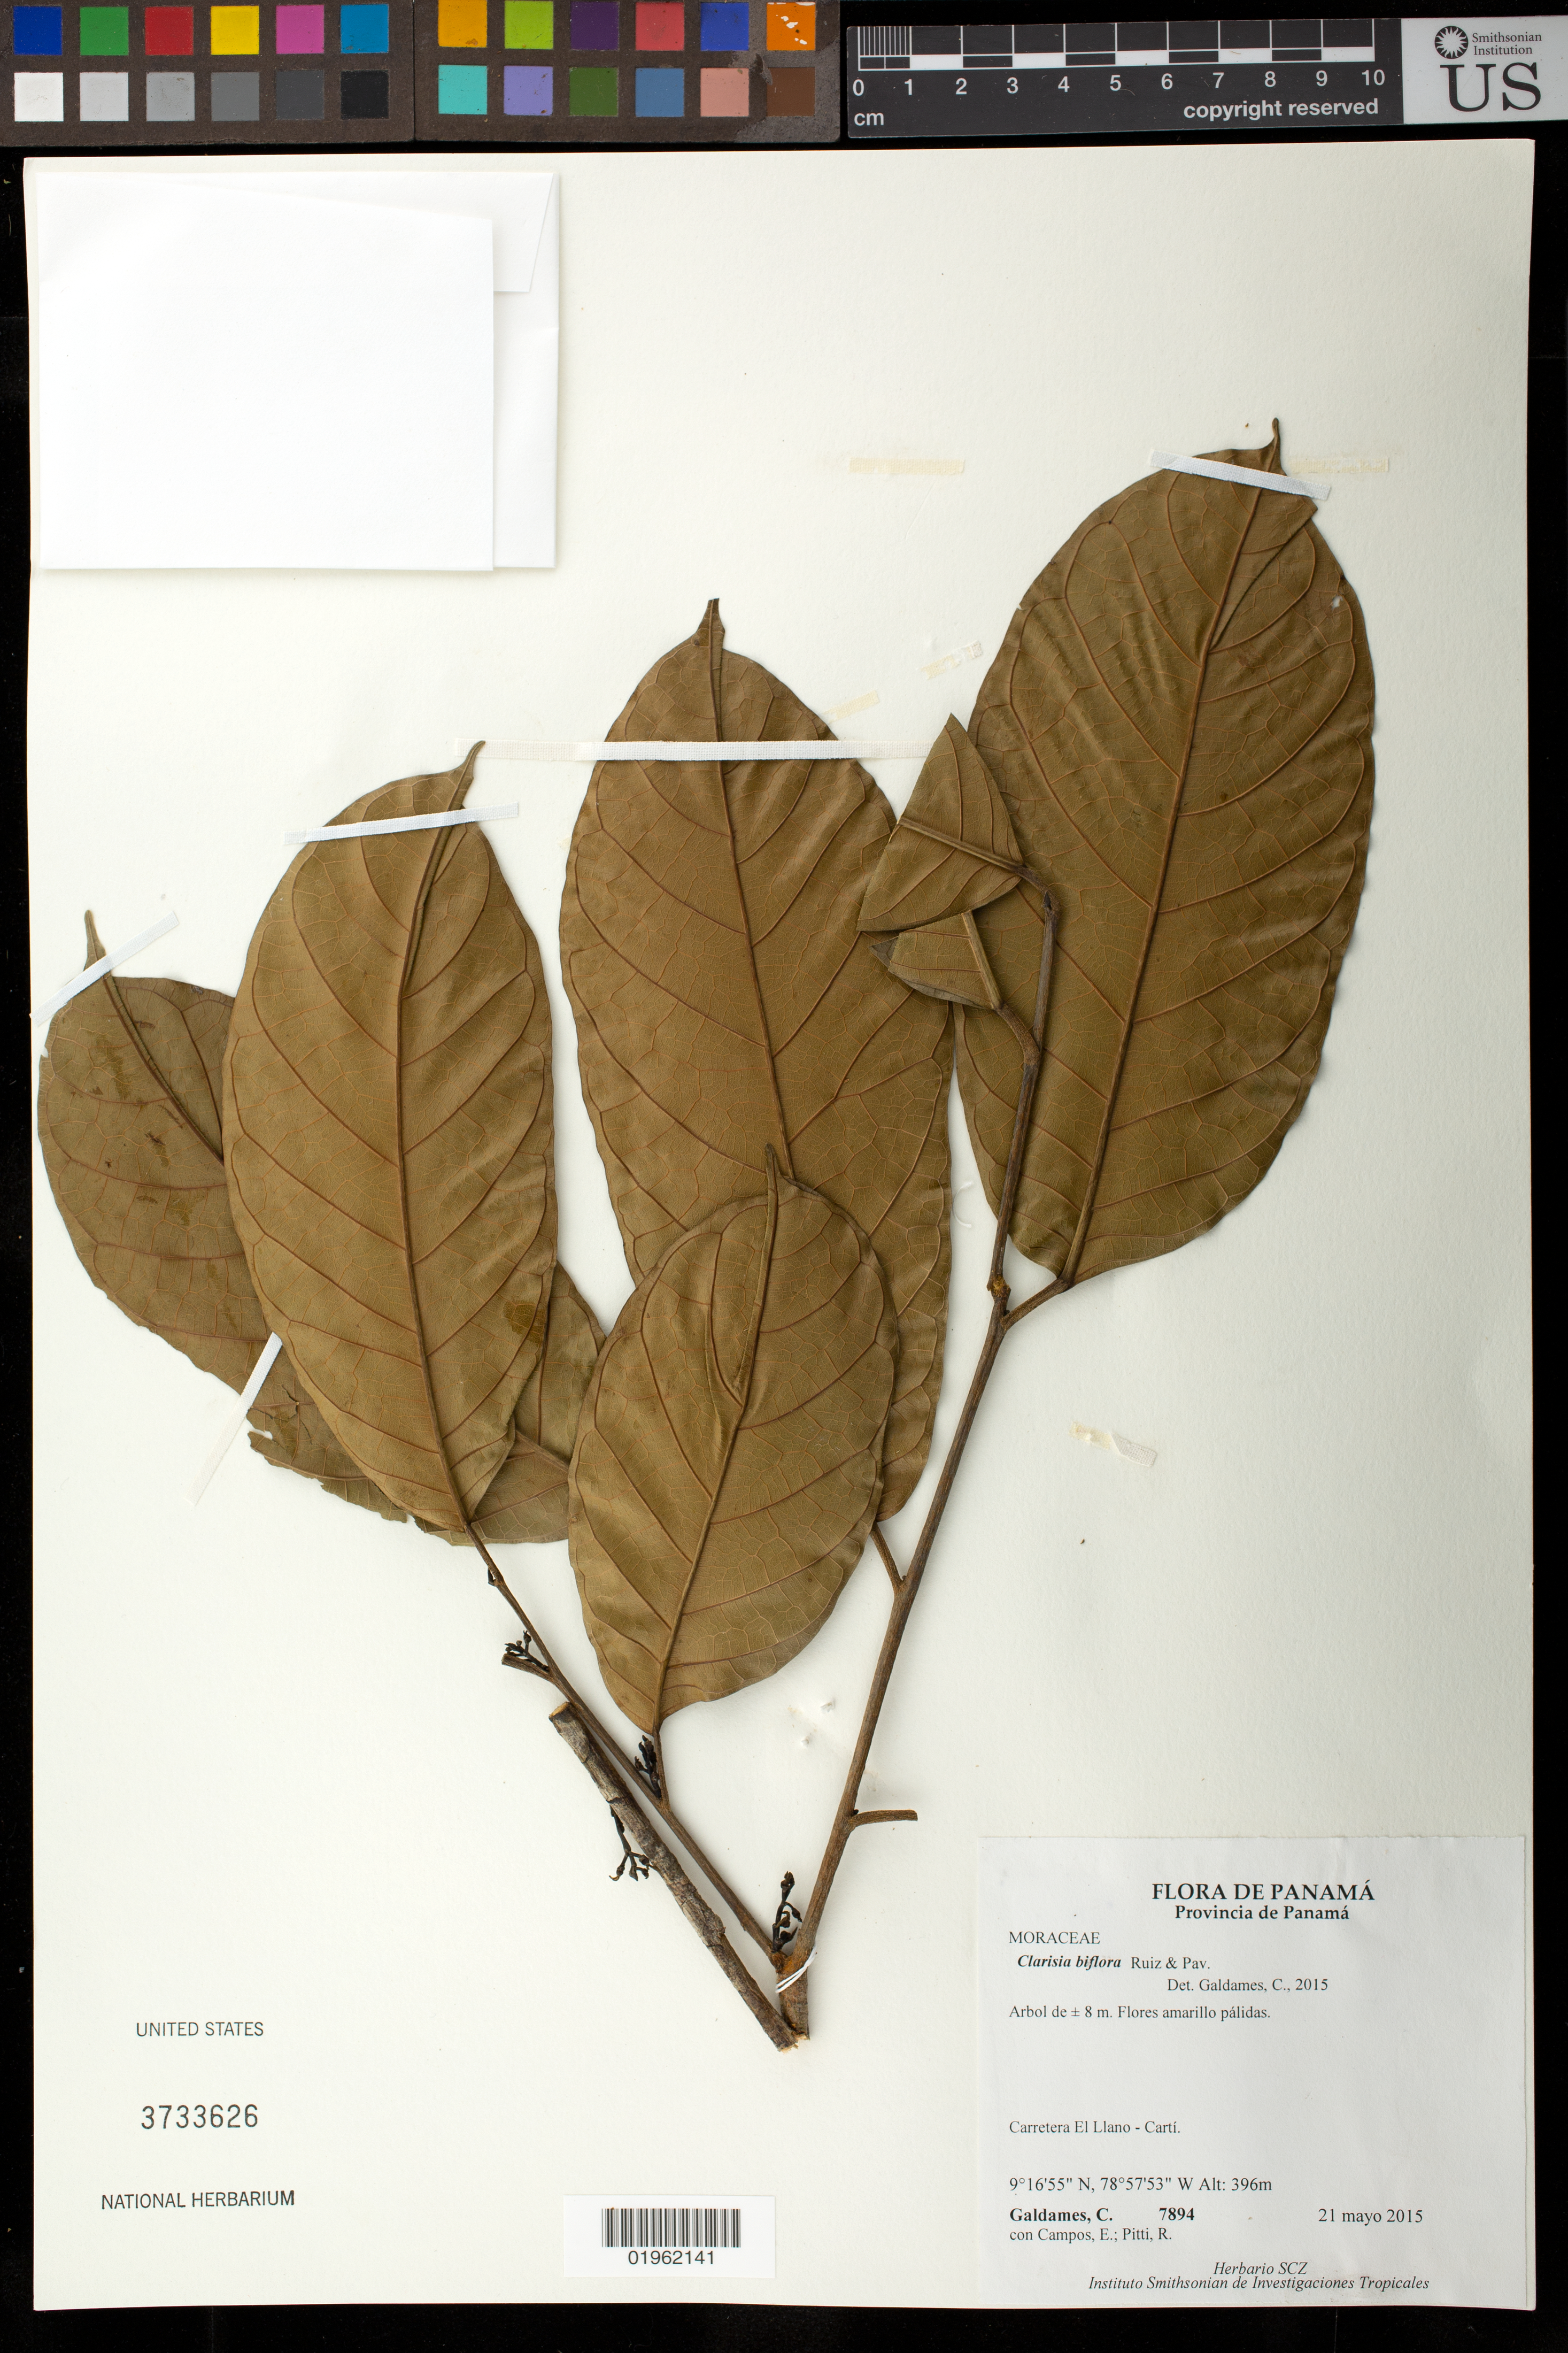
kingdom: Plantae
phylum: Tracheophyta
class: Magnoliopsida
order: Rosales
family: Moraceae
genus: Clarisia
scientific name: Clarisia biflora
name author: Ruiz & Pav.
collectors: C. Galdames, E. Campos & R. Pitti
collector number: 7894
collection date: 2015-05-21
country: Panama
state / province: Panamá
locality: Carretera El Llano - Carti.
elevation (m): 396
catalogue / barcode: US 3733626